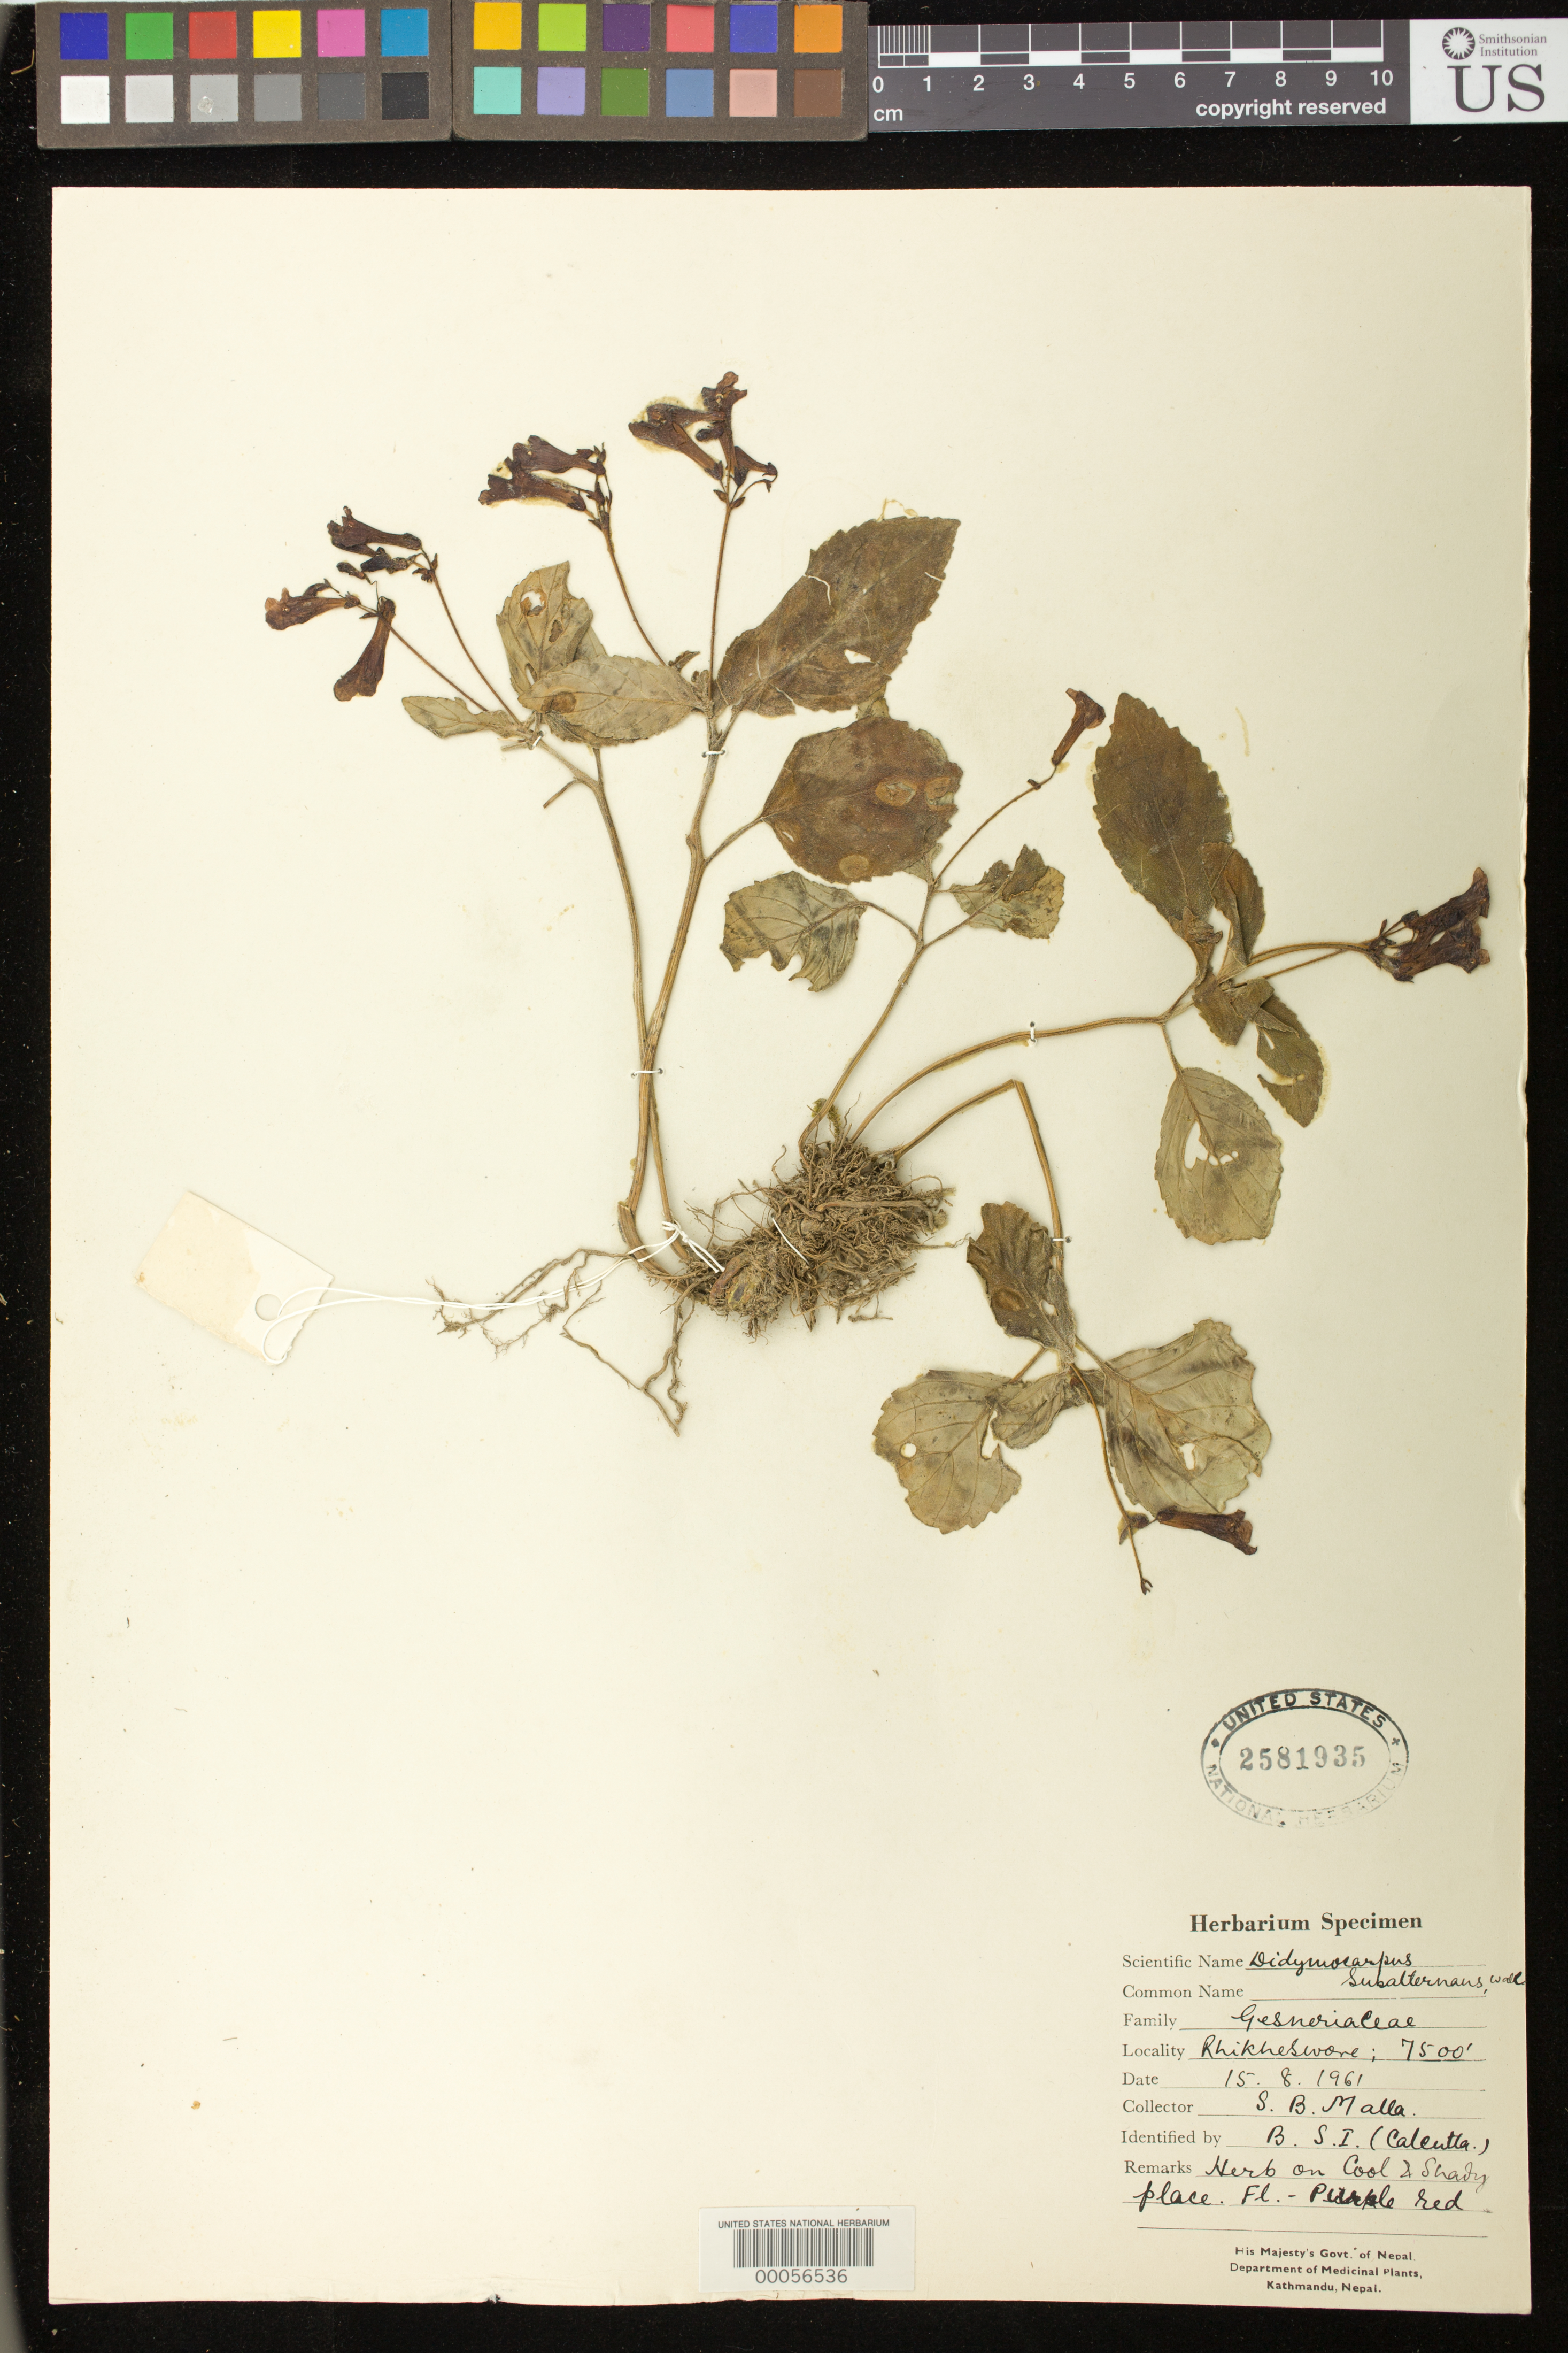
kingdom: Plantae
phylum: Tracheophyta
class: Magnoliopsida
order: Lamiales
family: Gesneriaceae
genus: Didymocarpus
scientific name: Didymocarpus subalternans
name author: Wall. ex R. Br.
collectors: S. Malla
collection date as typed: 15 Aug 1961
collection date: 1961-08-15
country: Nepal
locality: Rhikheswore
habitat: Shade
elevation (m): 2286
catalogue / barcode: US 2581935